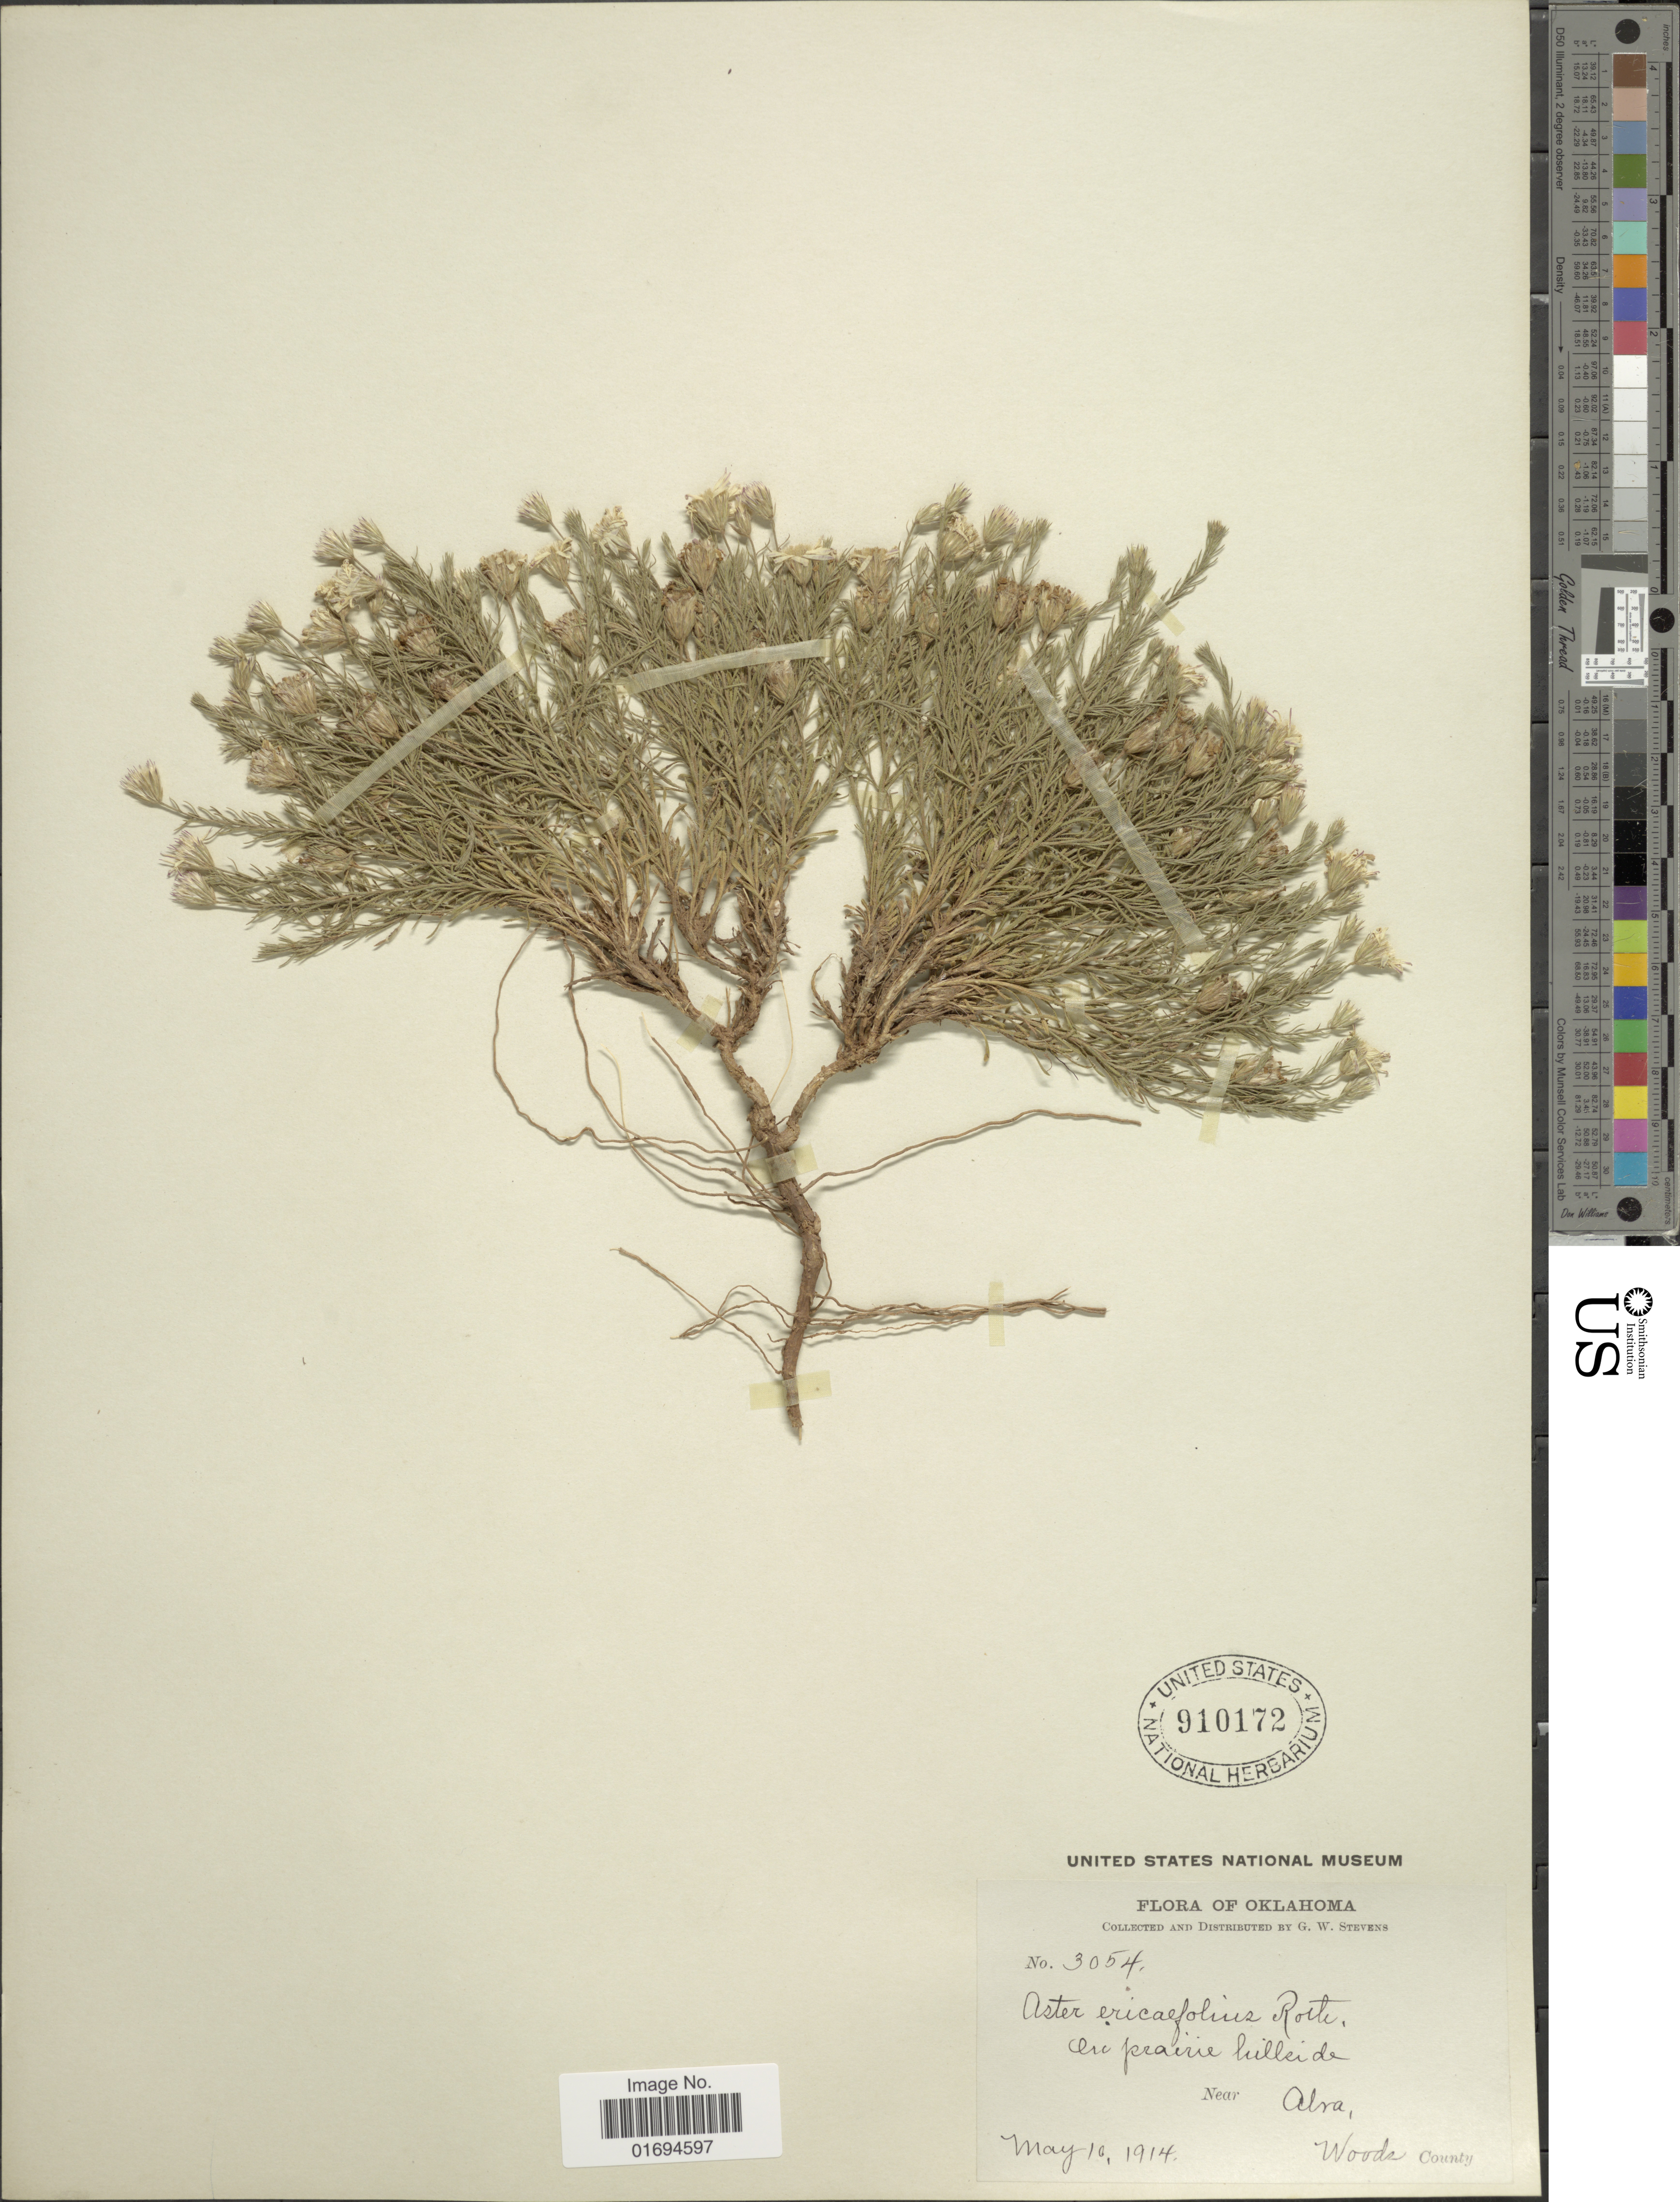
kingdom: Plantae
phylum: Tracheophyta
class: Magnoliopsida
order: Asterales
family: Asteraceae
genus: Chaetopappa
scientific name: Chaetopappa ericoides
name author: (Torr.) G.L. Nesom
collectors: G. W. Stevens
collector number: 3054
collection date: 1914-05-10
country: United States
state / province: Oklahoma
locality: Near Alra, Woods county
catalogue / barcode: US 910172